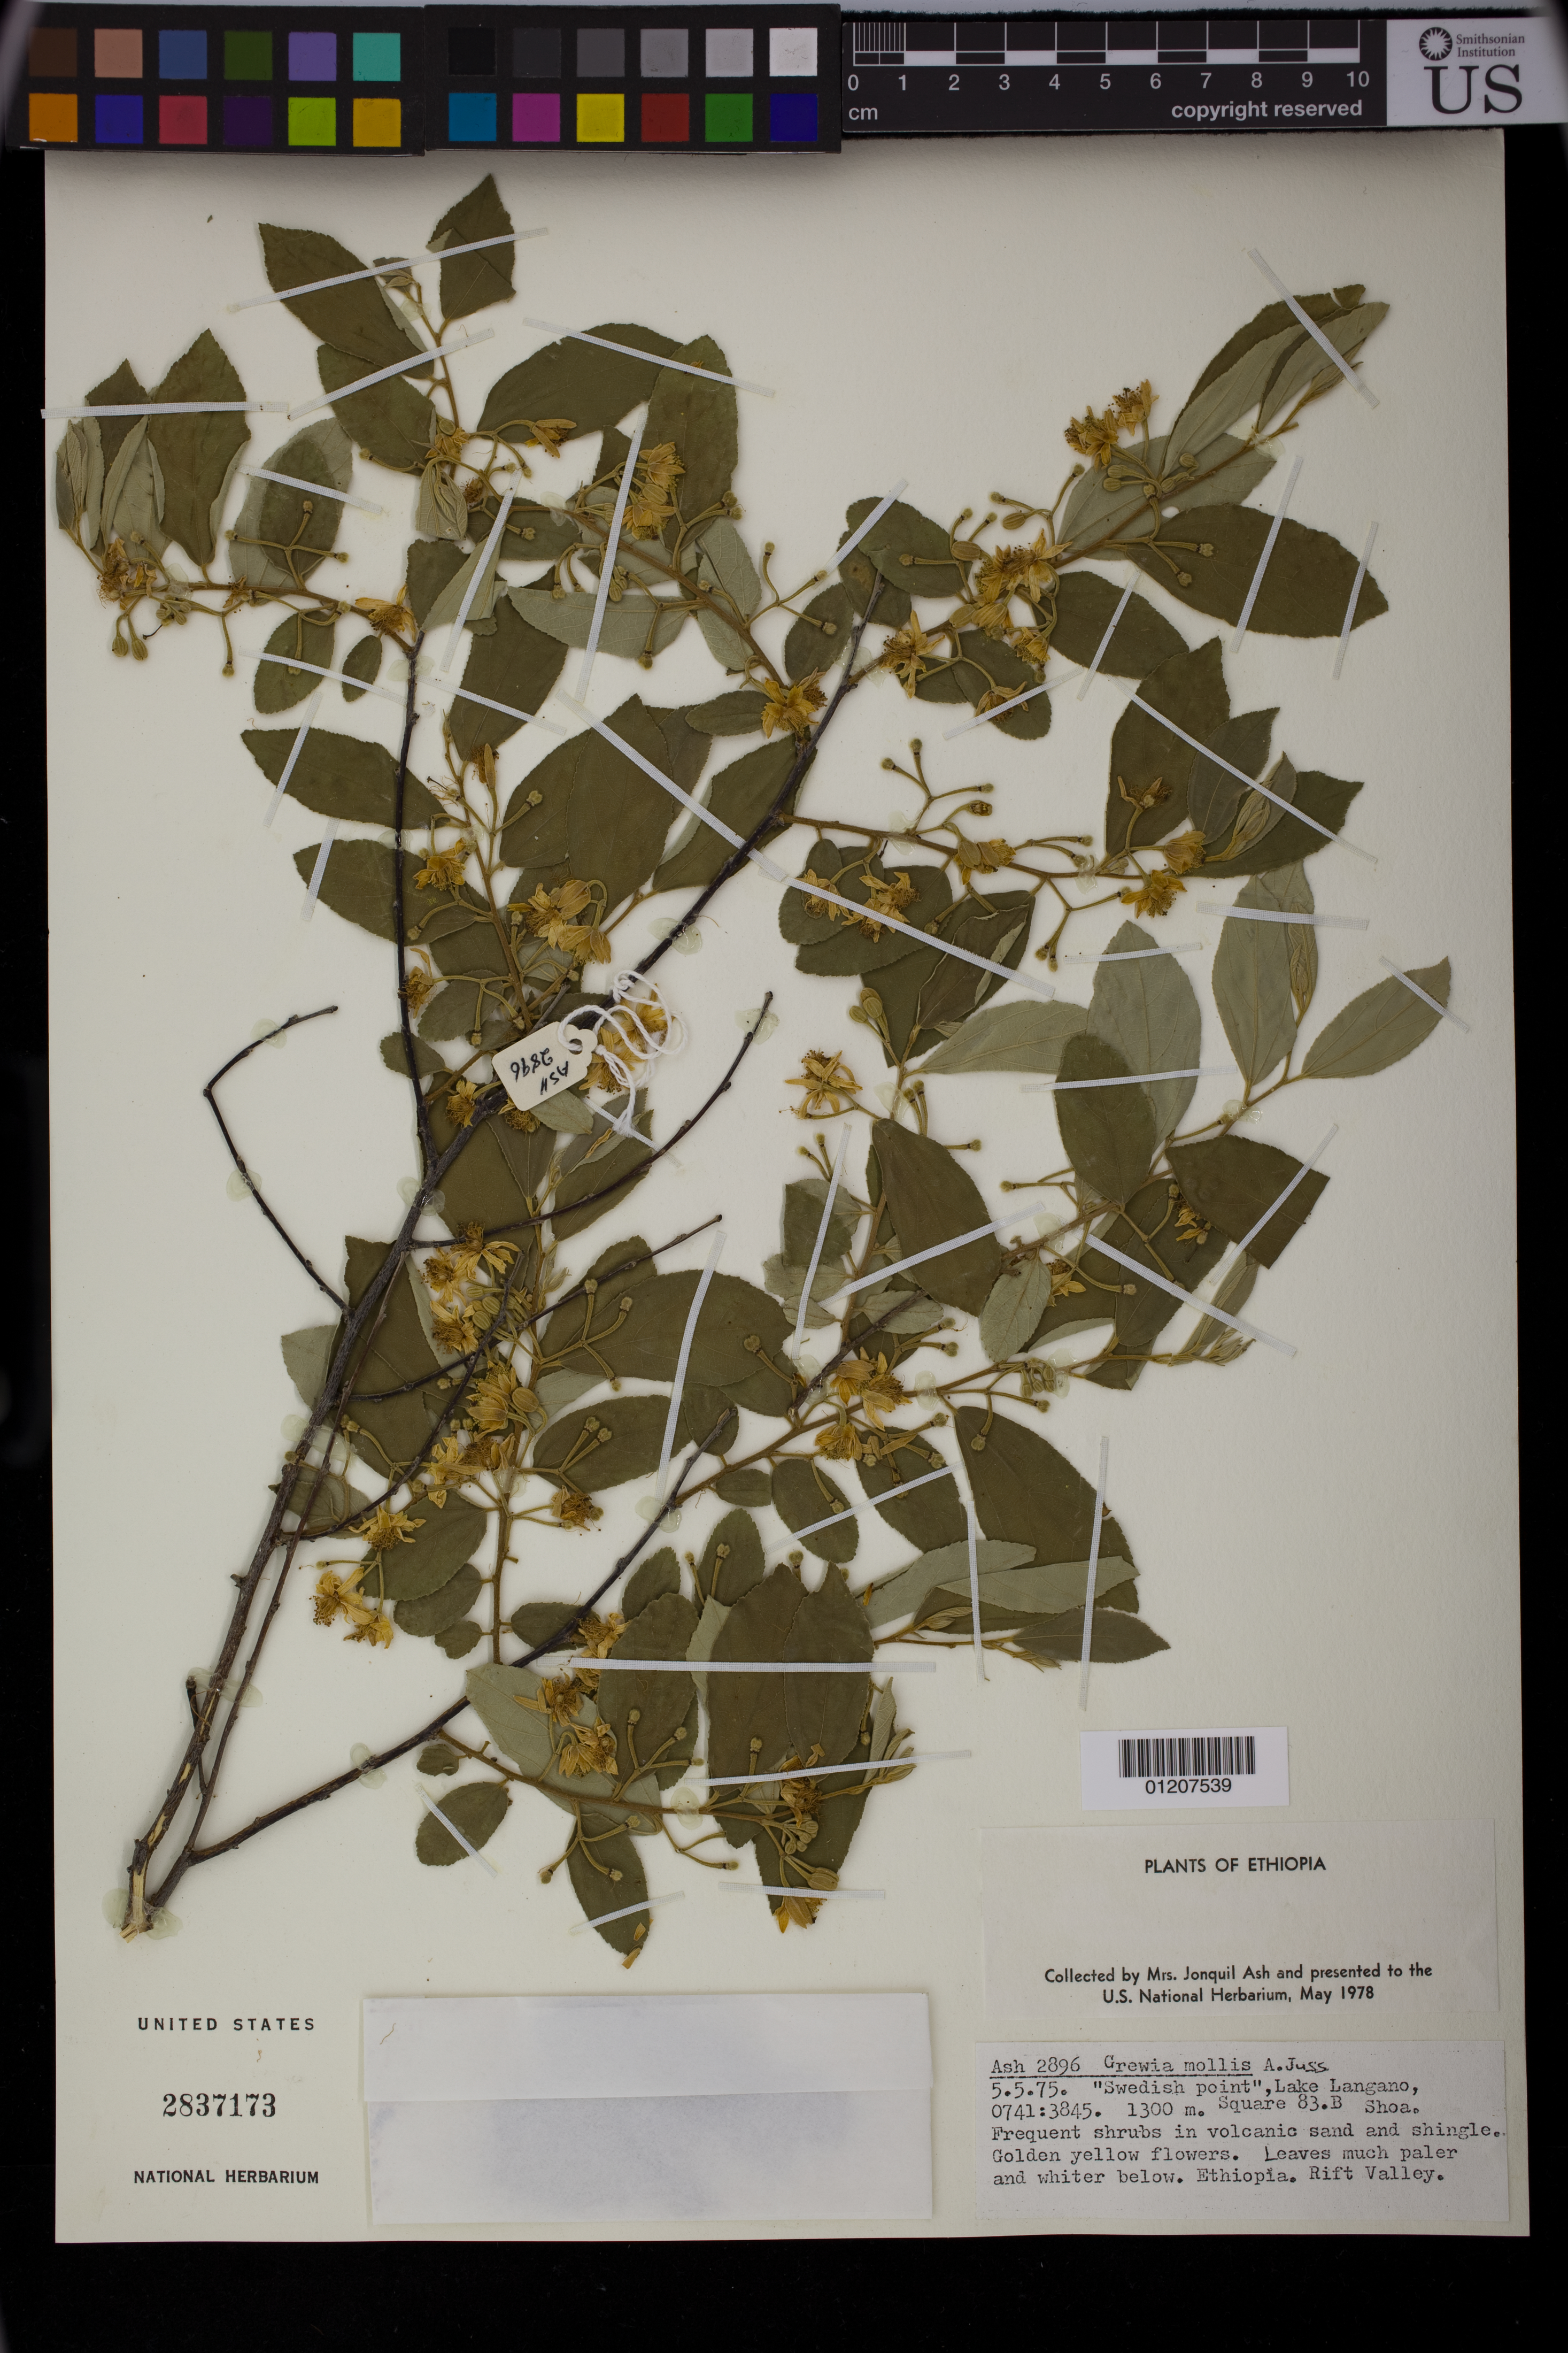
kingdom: Plantae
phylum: Tracheophyta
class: Magnoliopsida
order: Malvales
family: Malvaceae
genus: Grewia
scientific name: Grewia mollis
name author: Juss.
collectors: J. Ash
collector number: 2896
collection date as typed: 05 May 1975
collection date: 1975-05-05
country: Ethiopia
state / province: Oromiya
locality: "Swedish point", Lake Langano, 0741:3845. Square 83.B Shoa.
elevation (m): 1300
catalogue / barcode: US 2837173